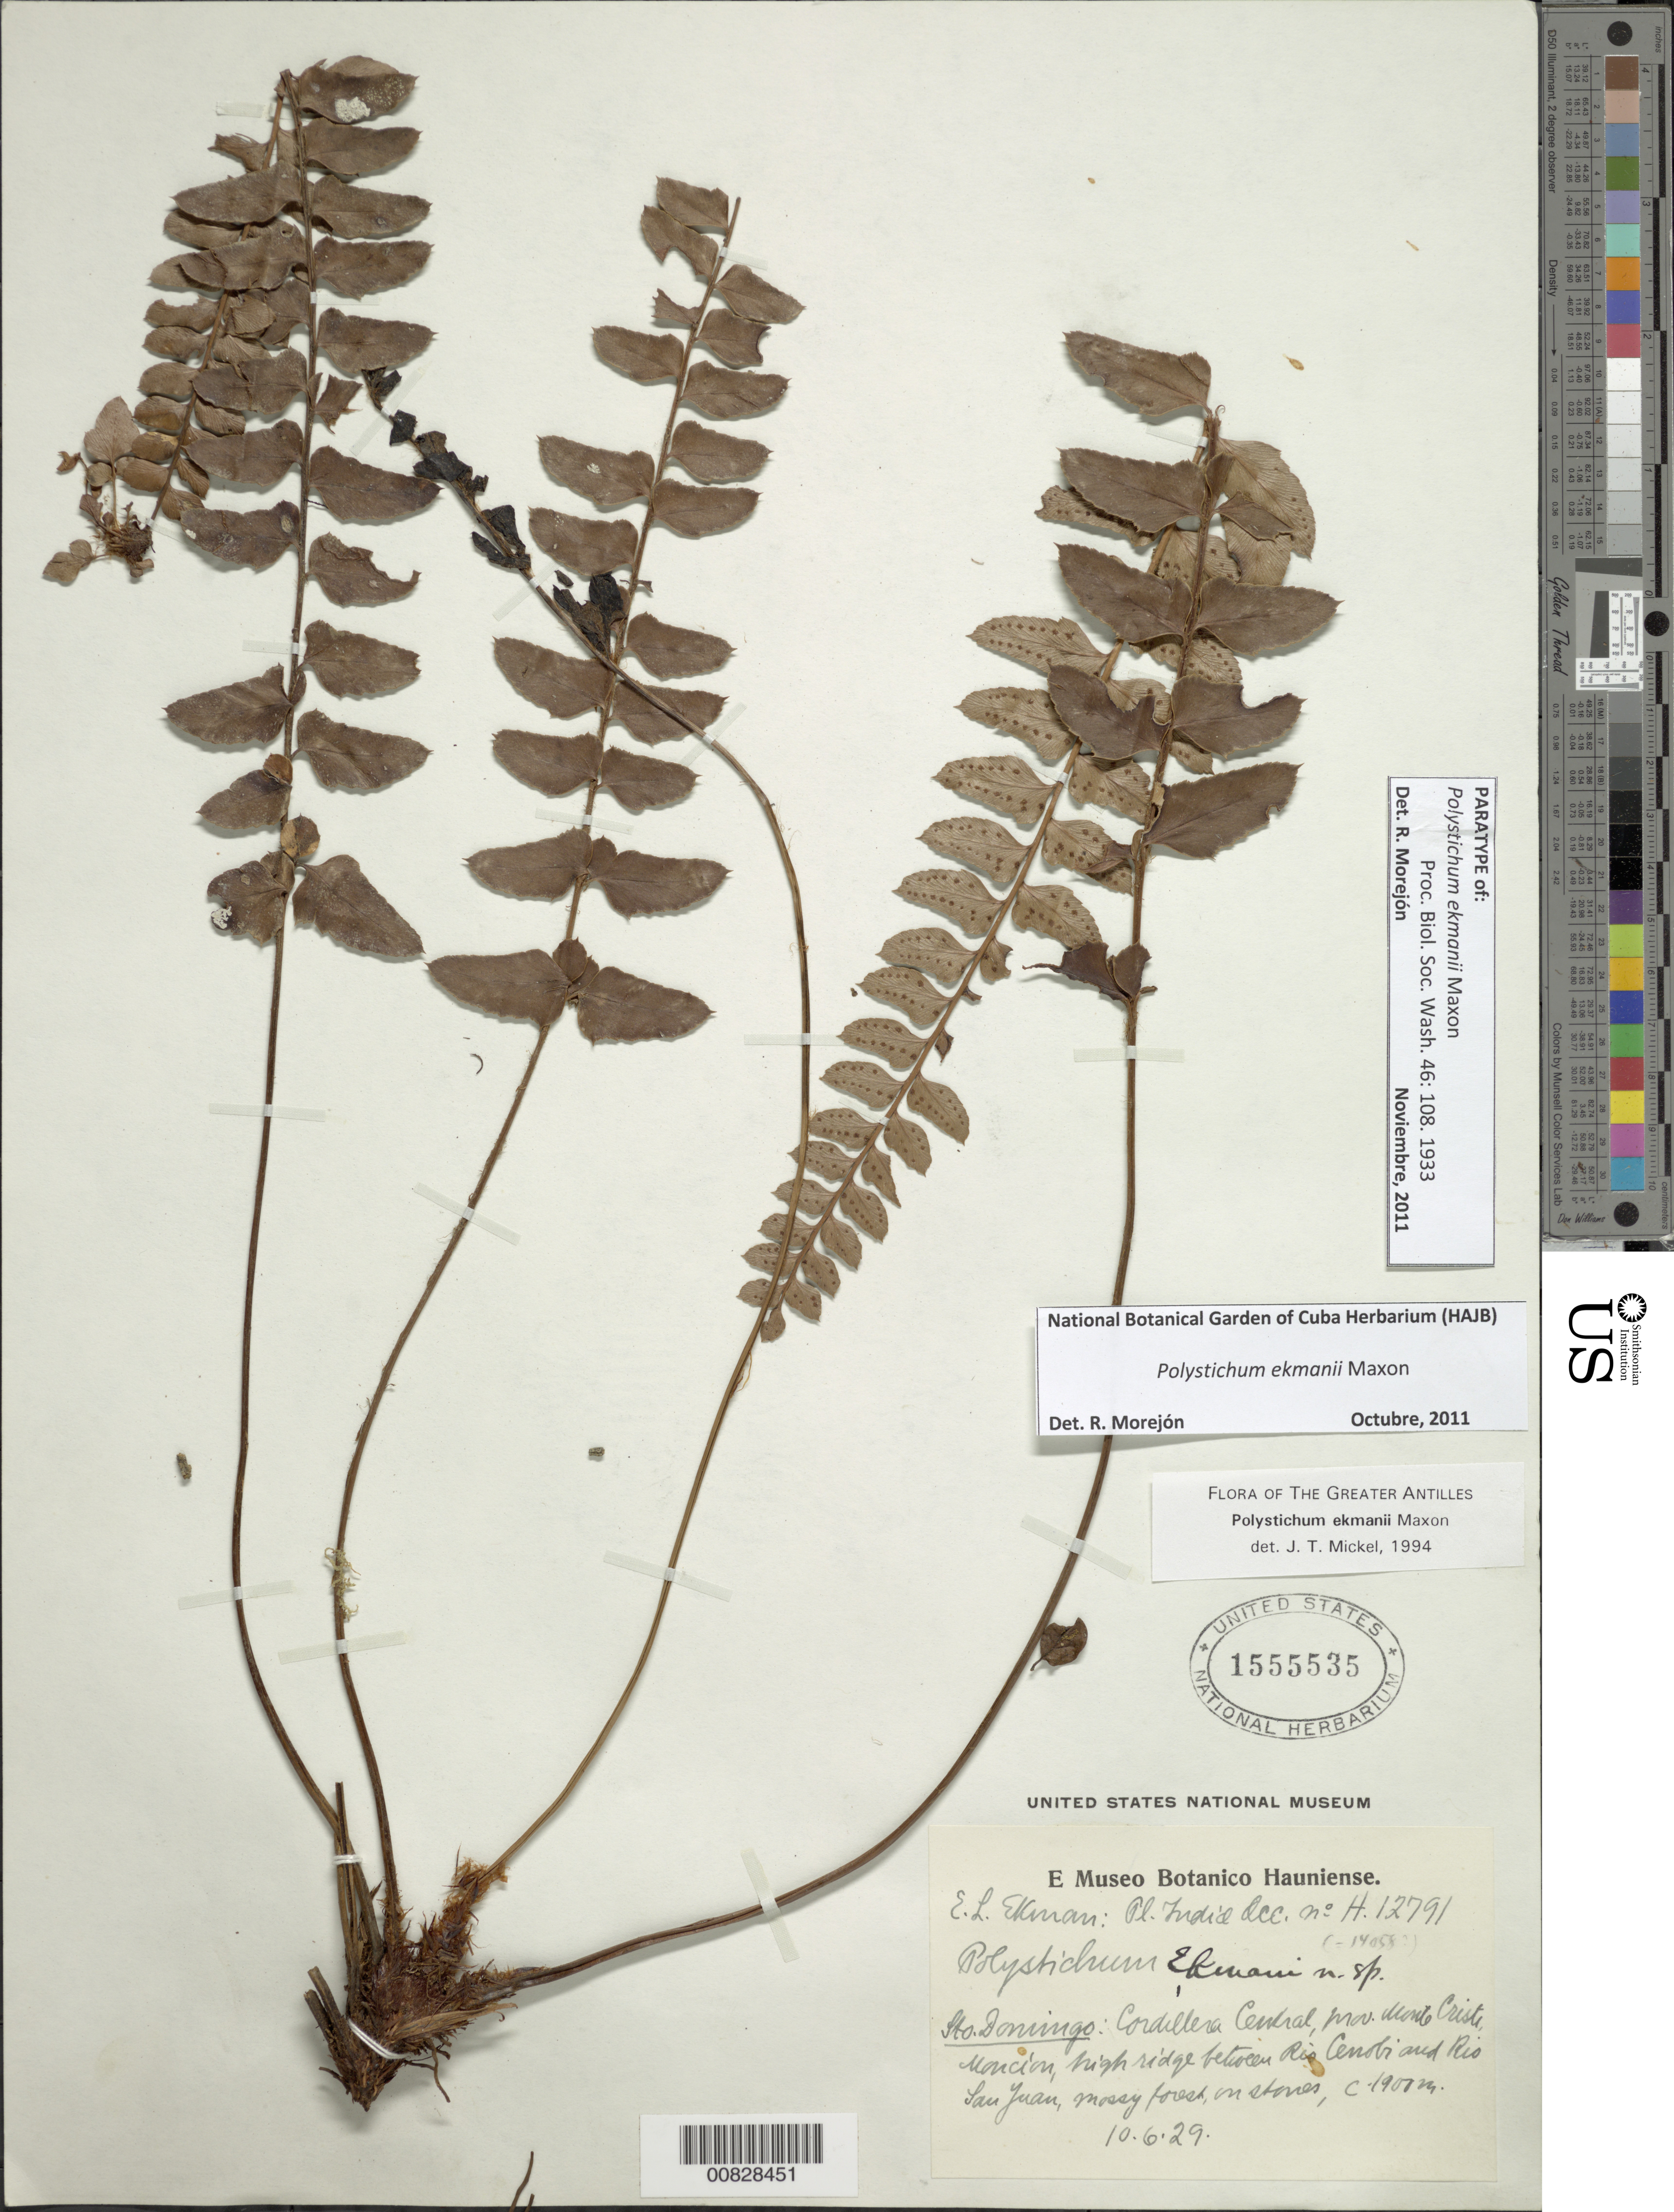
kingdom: Plantae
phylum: Tracheophyta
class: Polypodiopsida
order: Polypodiales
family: Dryopteridaceae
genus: Polystichum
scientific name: Polystichum ekmanii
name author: Maxon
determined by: Mickel, J. T., (NY), New York Botanical Garden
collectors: E. L. Ekman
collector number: H 12791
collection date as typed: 10 Jun 1929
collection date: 1929-06-10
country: Dominican Republic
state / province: Monte Cristi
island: Hispaniola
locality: Cordillera Central, Monción, between Río Cenobí and Río San Juan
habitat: Mossy forest on stones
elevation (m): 1900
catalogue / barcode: US 1555535